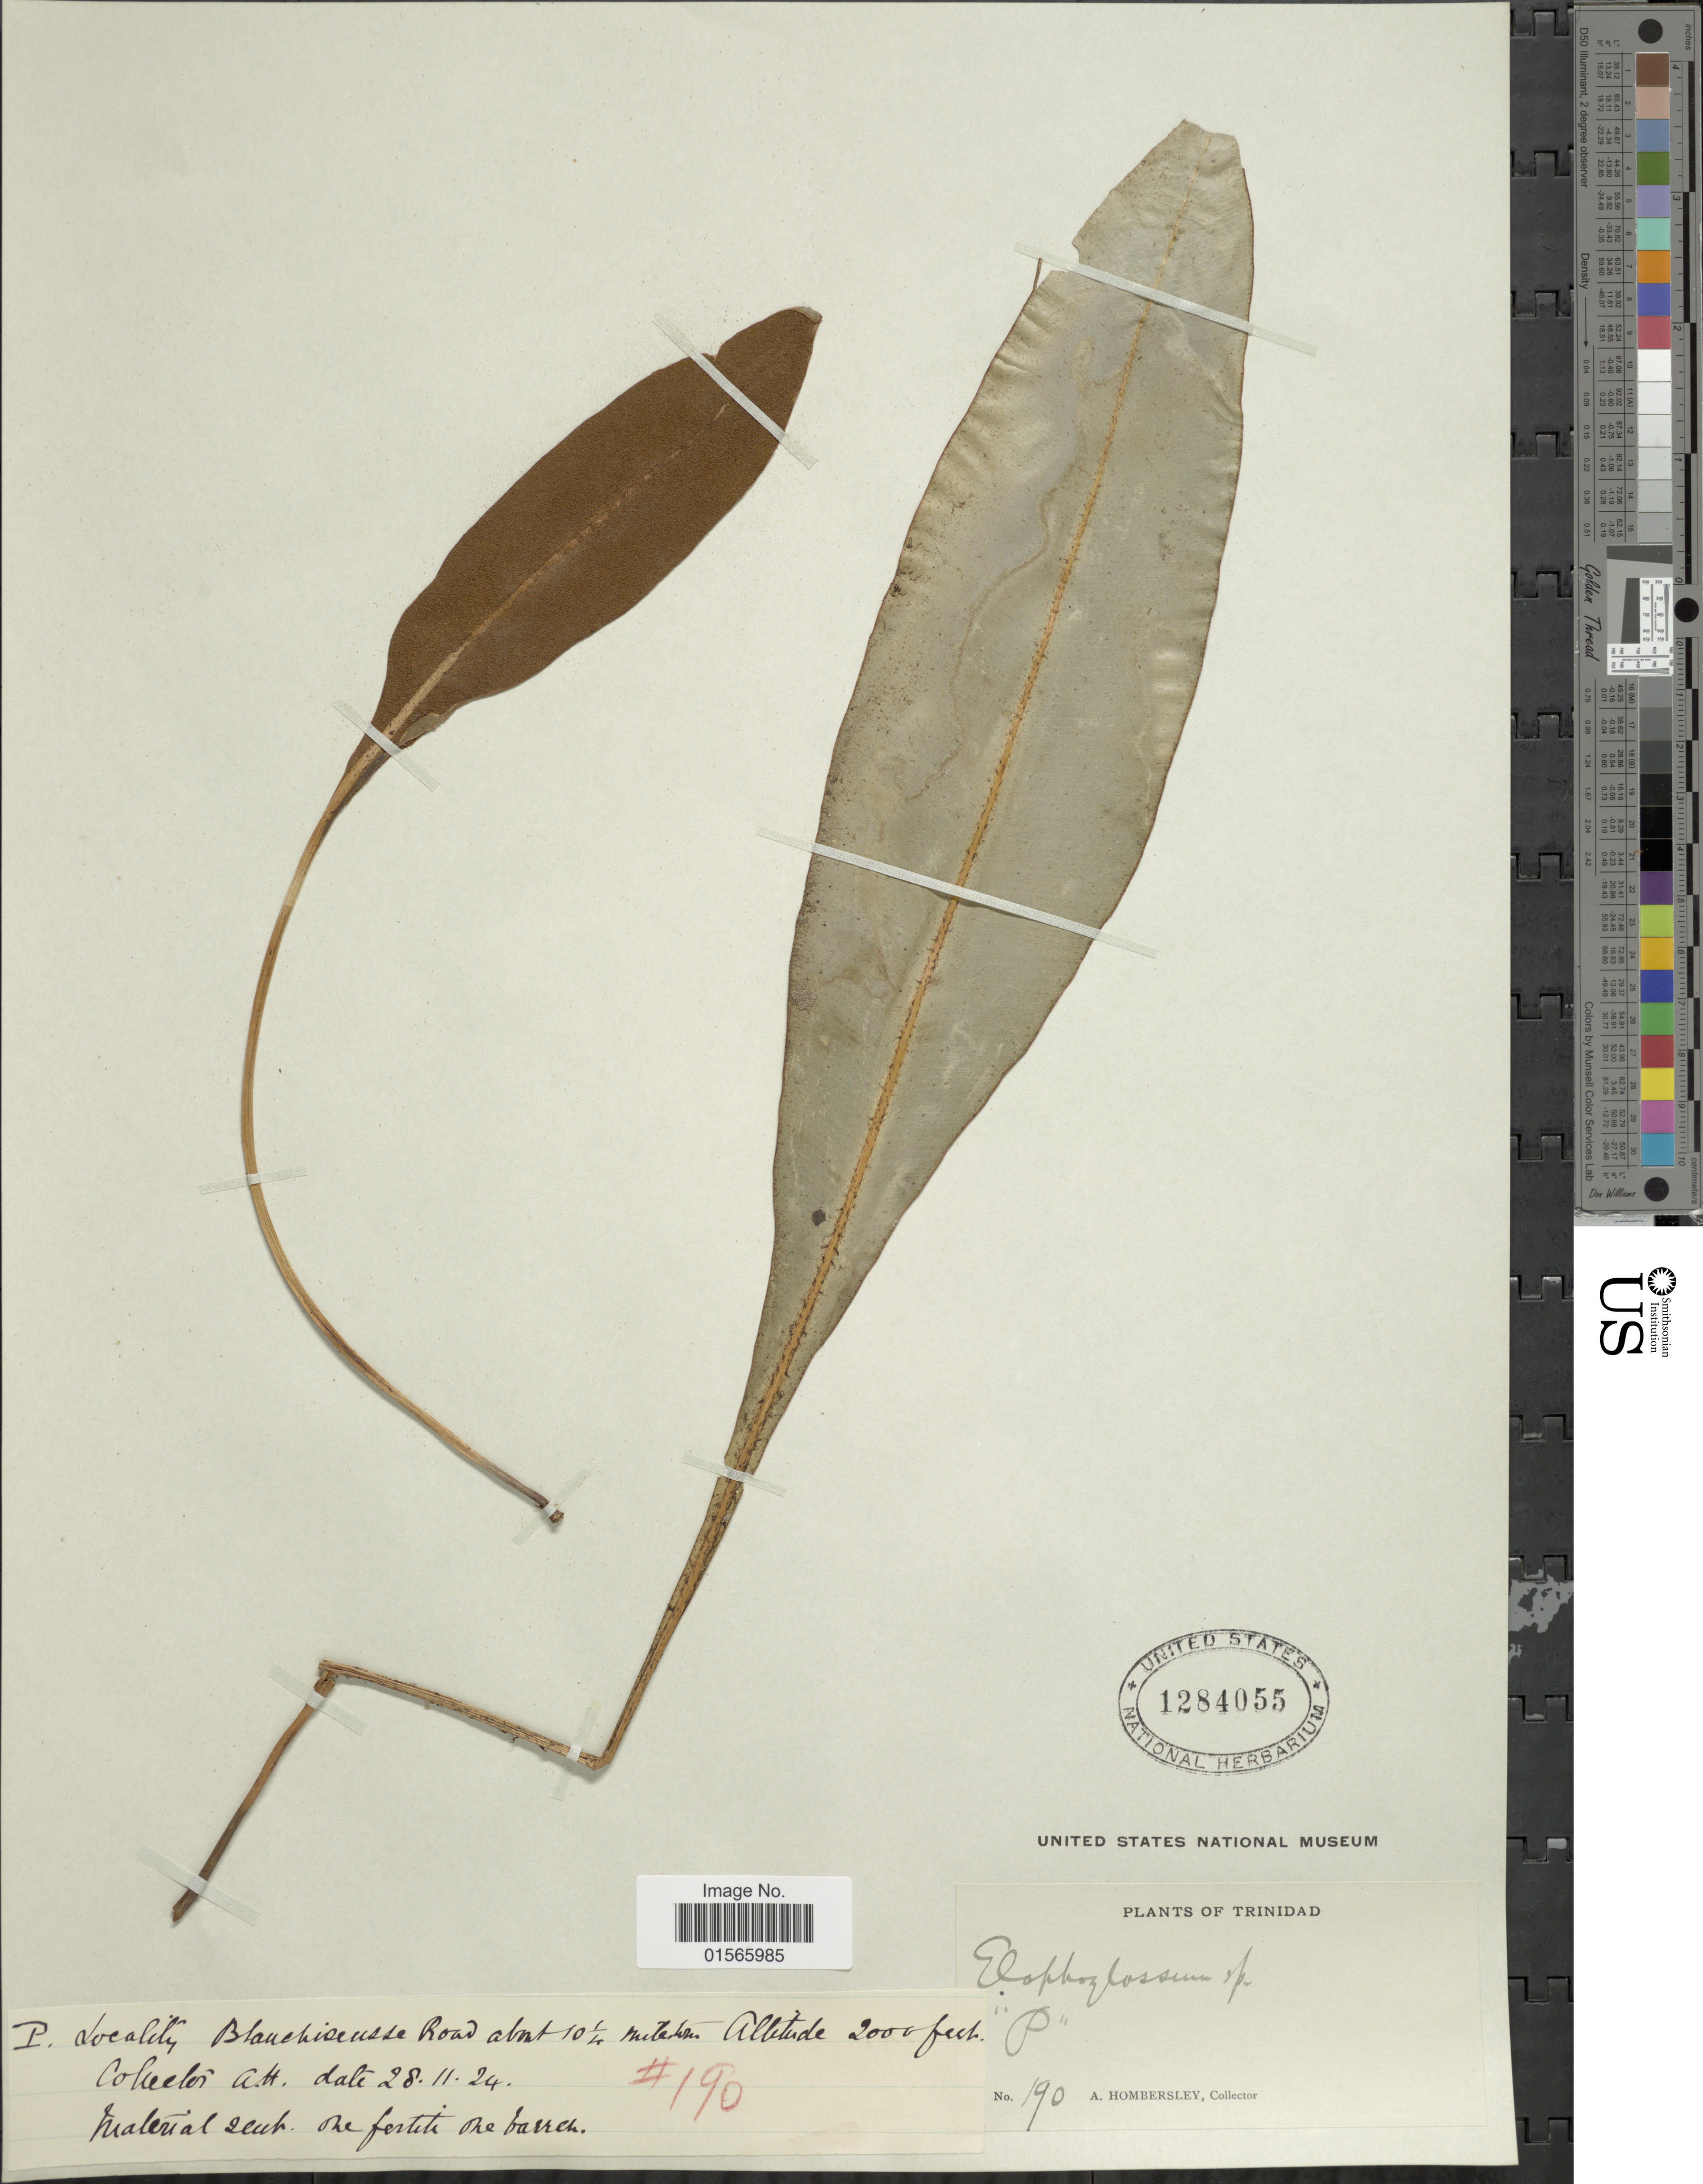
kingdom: Plantae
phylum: Tracheophyta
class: Polypodiopsida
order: Polypodiales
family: Dryopteridaceae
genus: Elaphoglossum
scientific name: Elaphoglossum luridum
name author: (Fée) Christ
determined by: Matos, F. B.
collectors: A. Hombersley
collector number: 190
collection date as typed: Transcribed d/m/y: 28/11/24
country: Trinidad and Tobago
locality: Trinidad, Blanchiseusse Road about 10¼ [illegible text]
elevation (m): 610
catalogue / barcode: US 1284055